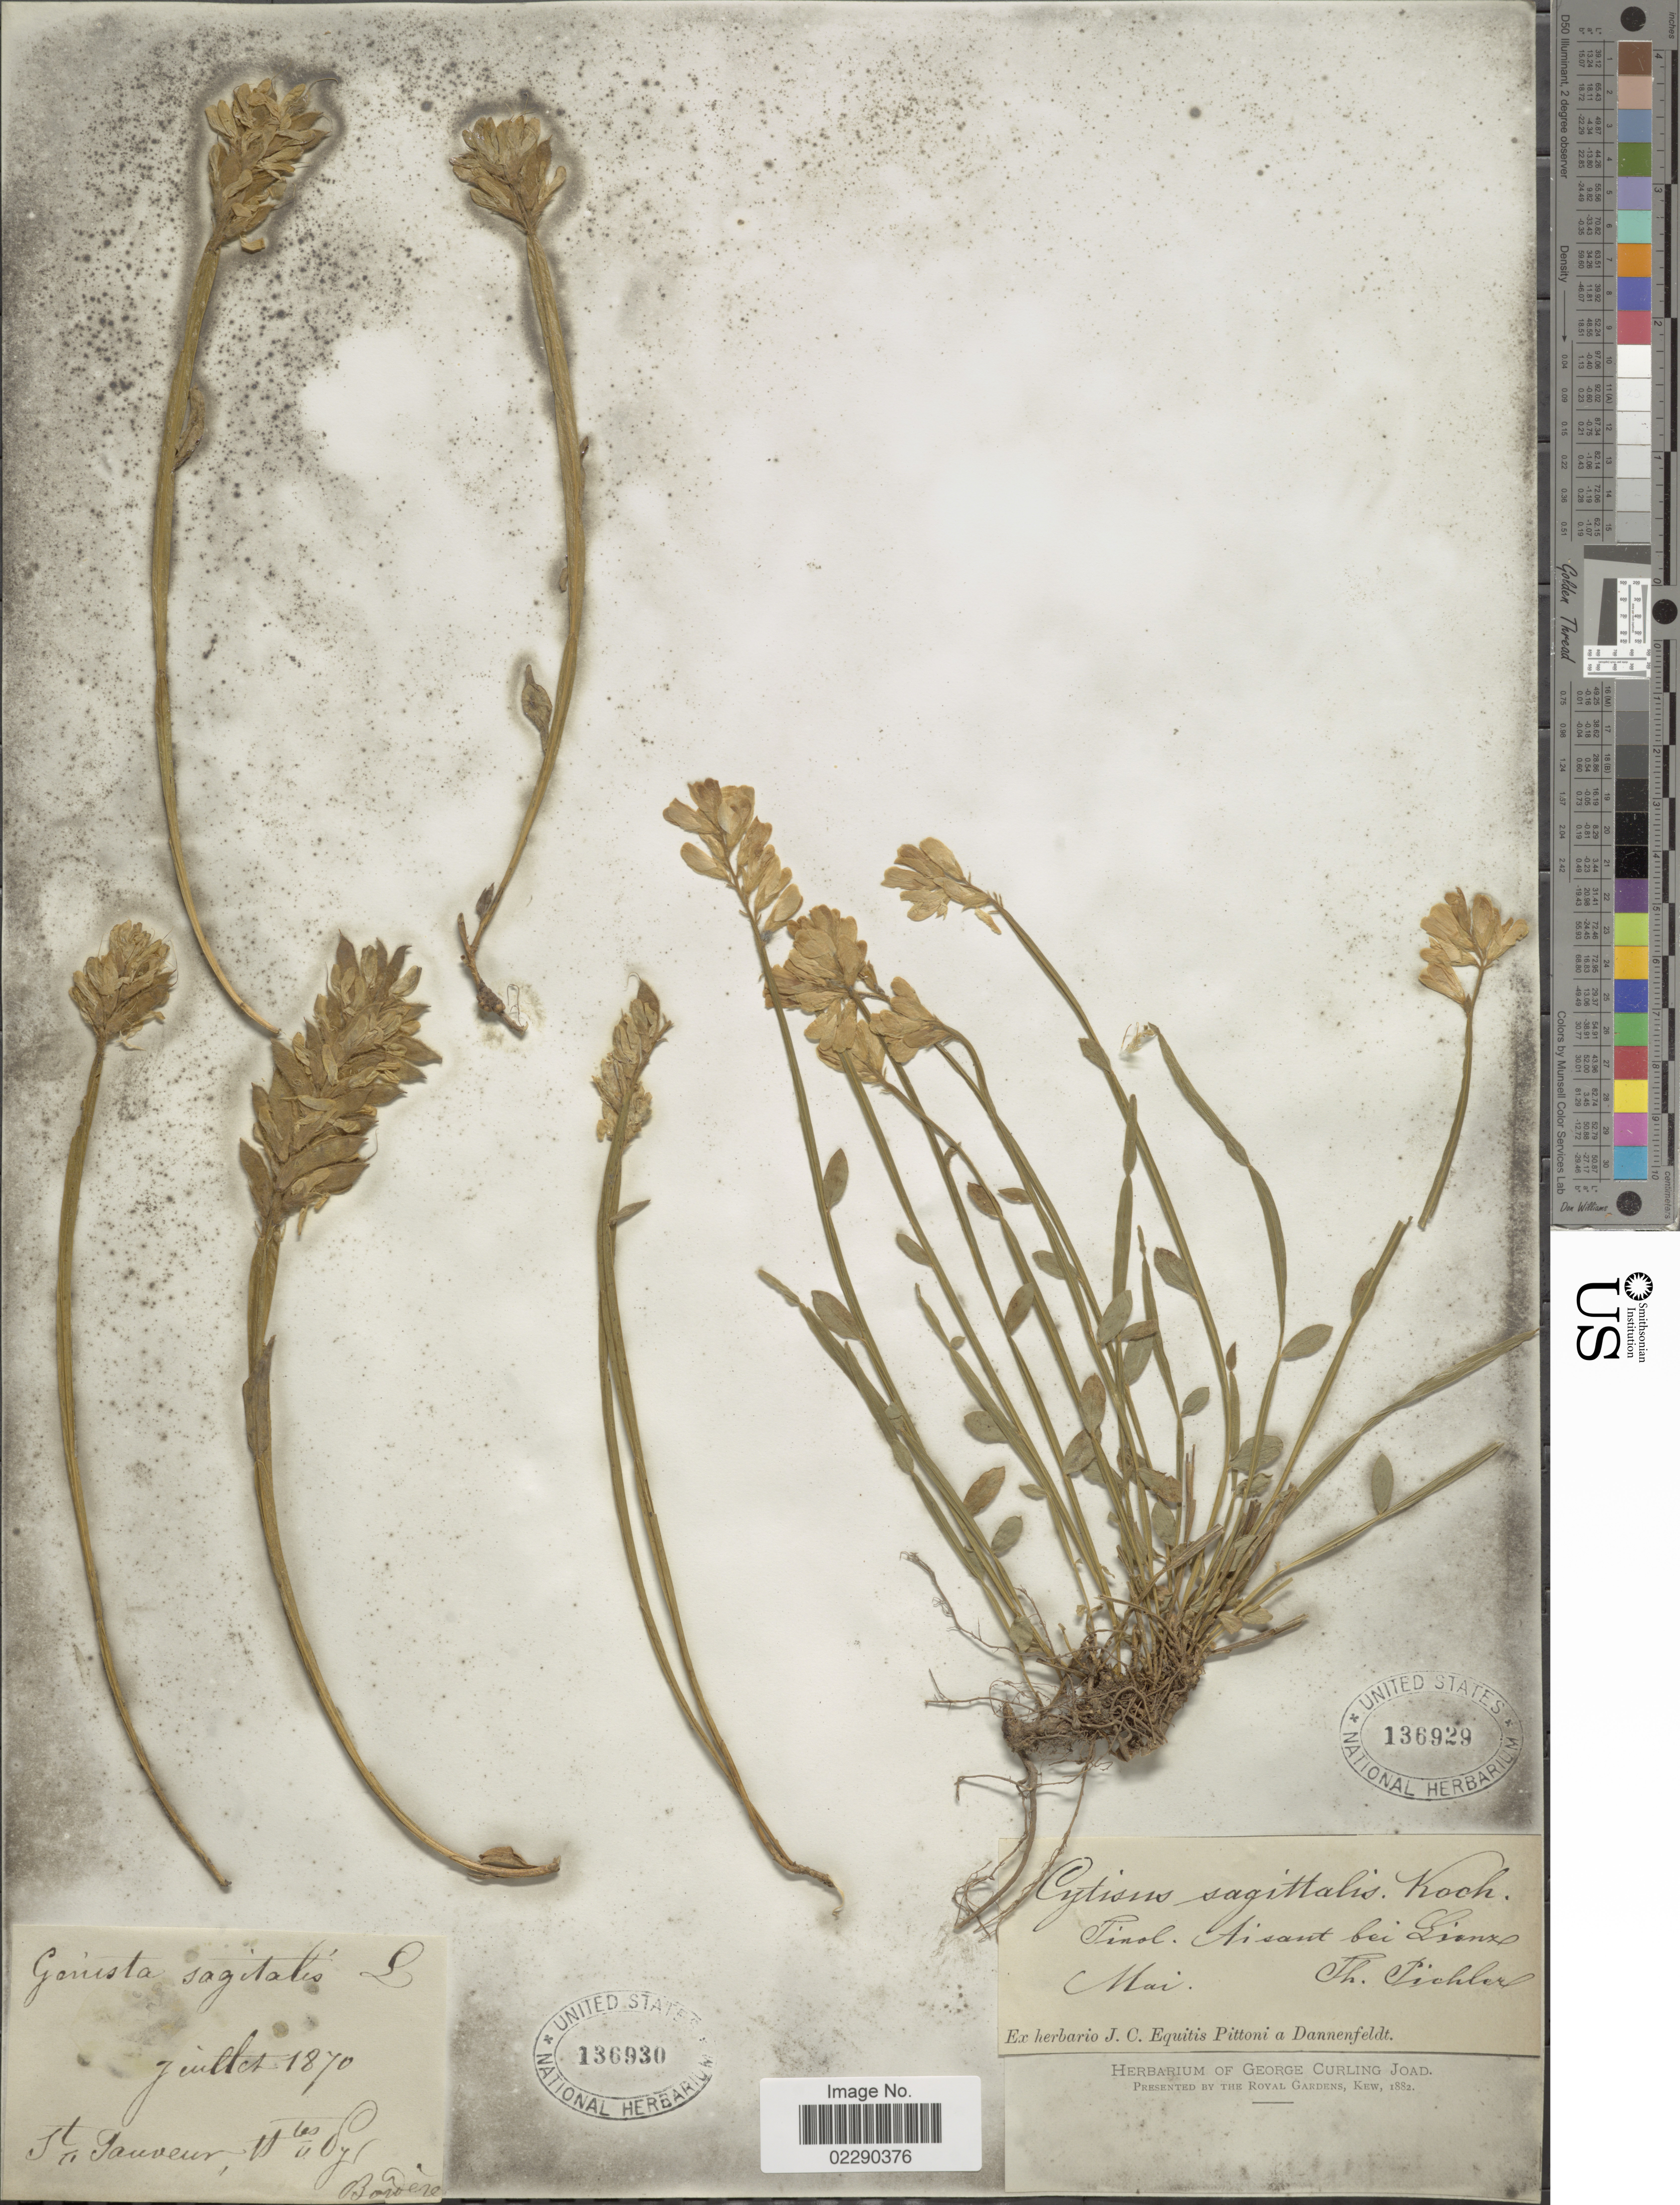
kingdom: Plantae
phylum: Tracheophyta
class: Magnoliopsida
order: Fabales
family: Fabaceae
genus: Genista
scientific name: Genista sagittalis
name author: L.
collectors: -. Bordère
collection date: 1870-07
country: France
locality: St. Sauveur, [illegible text]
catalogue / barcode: US 136930